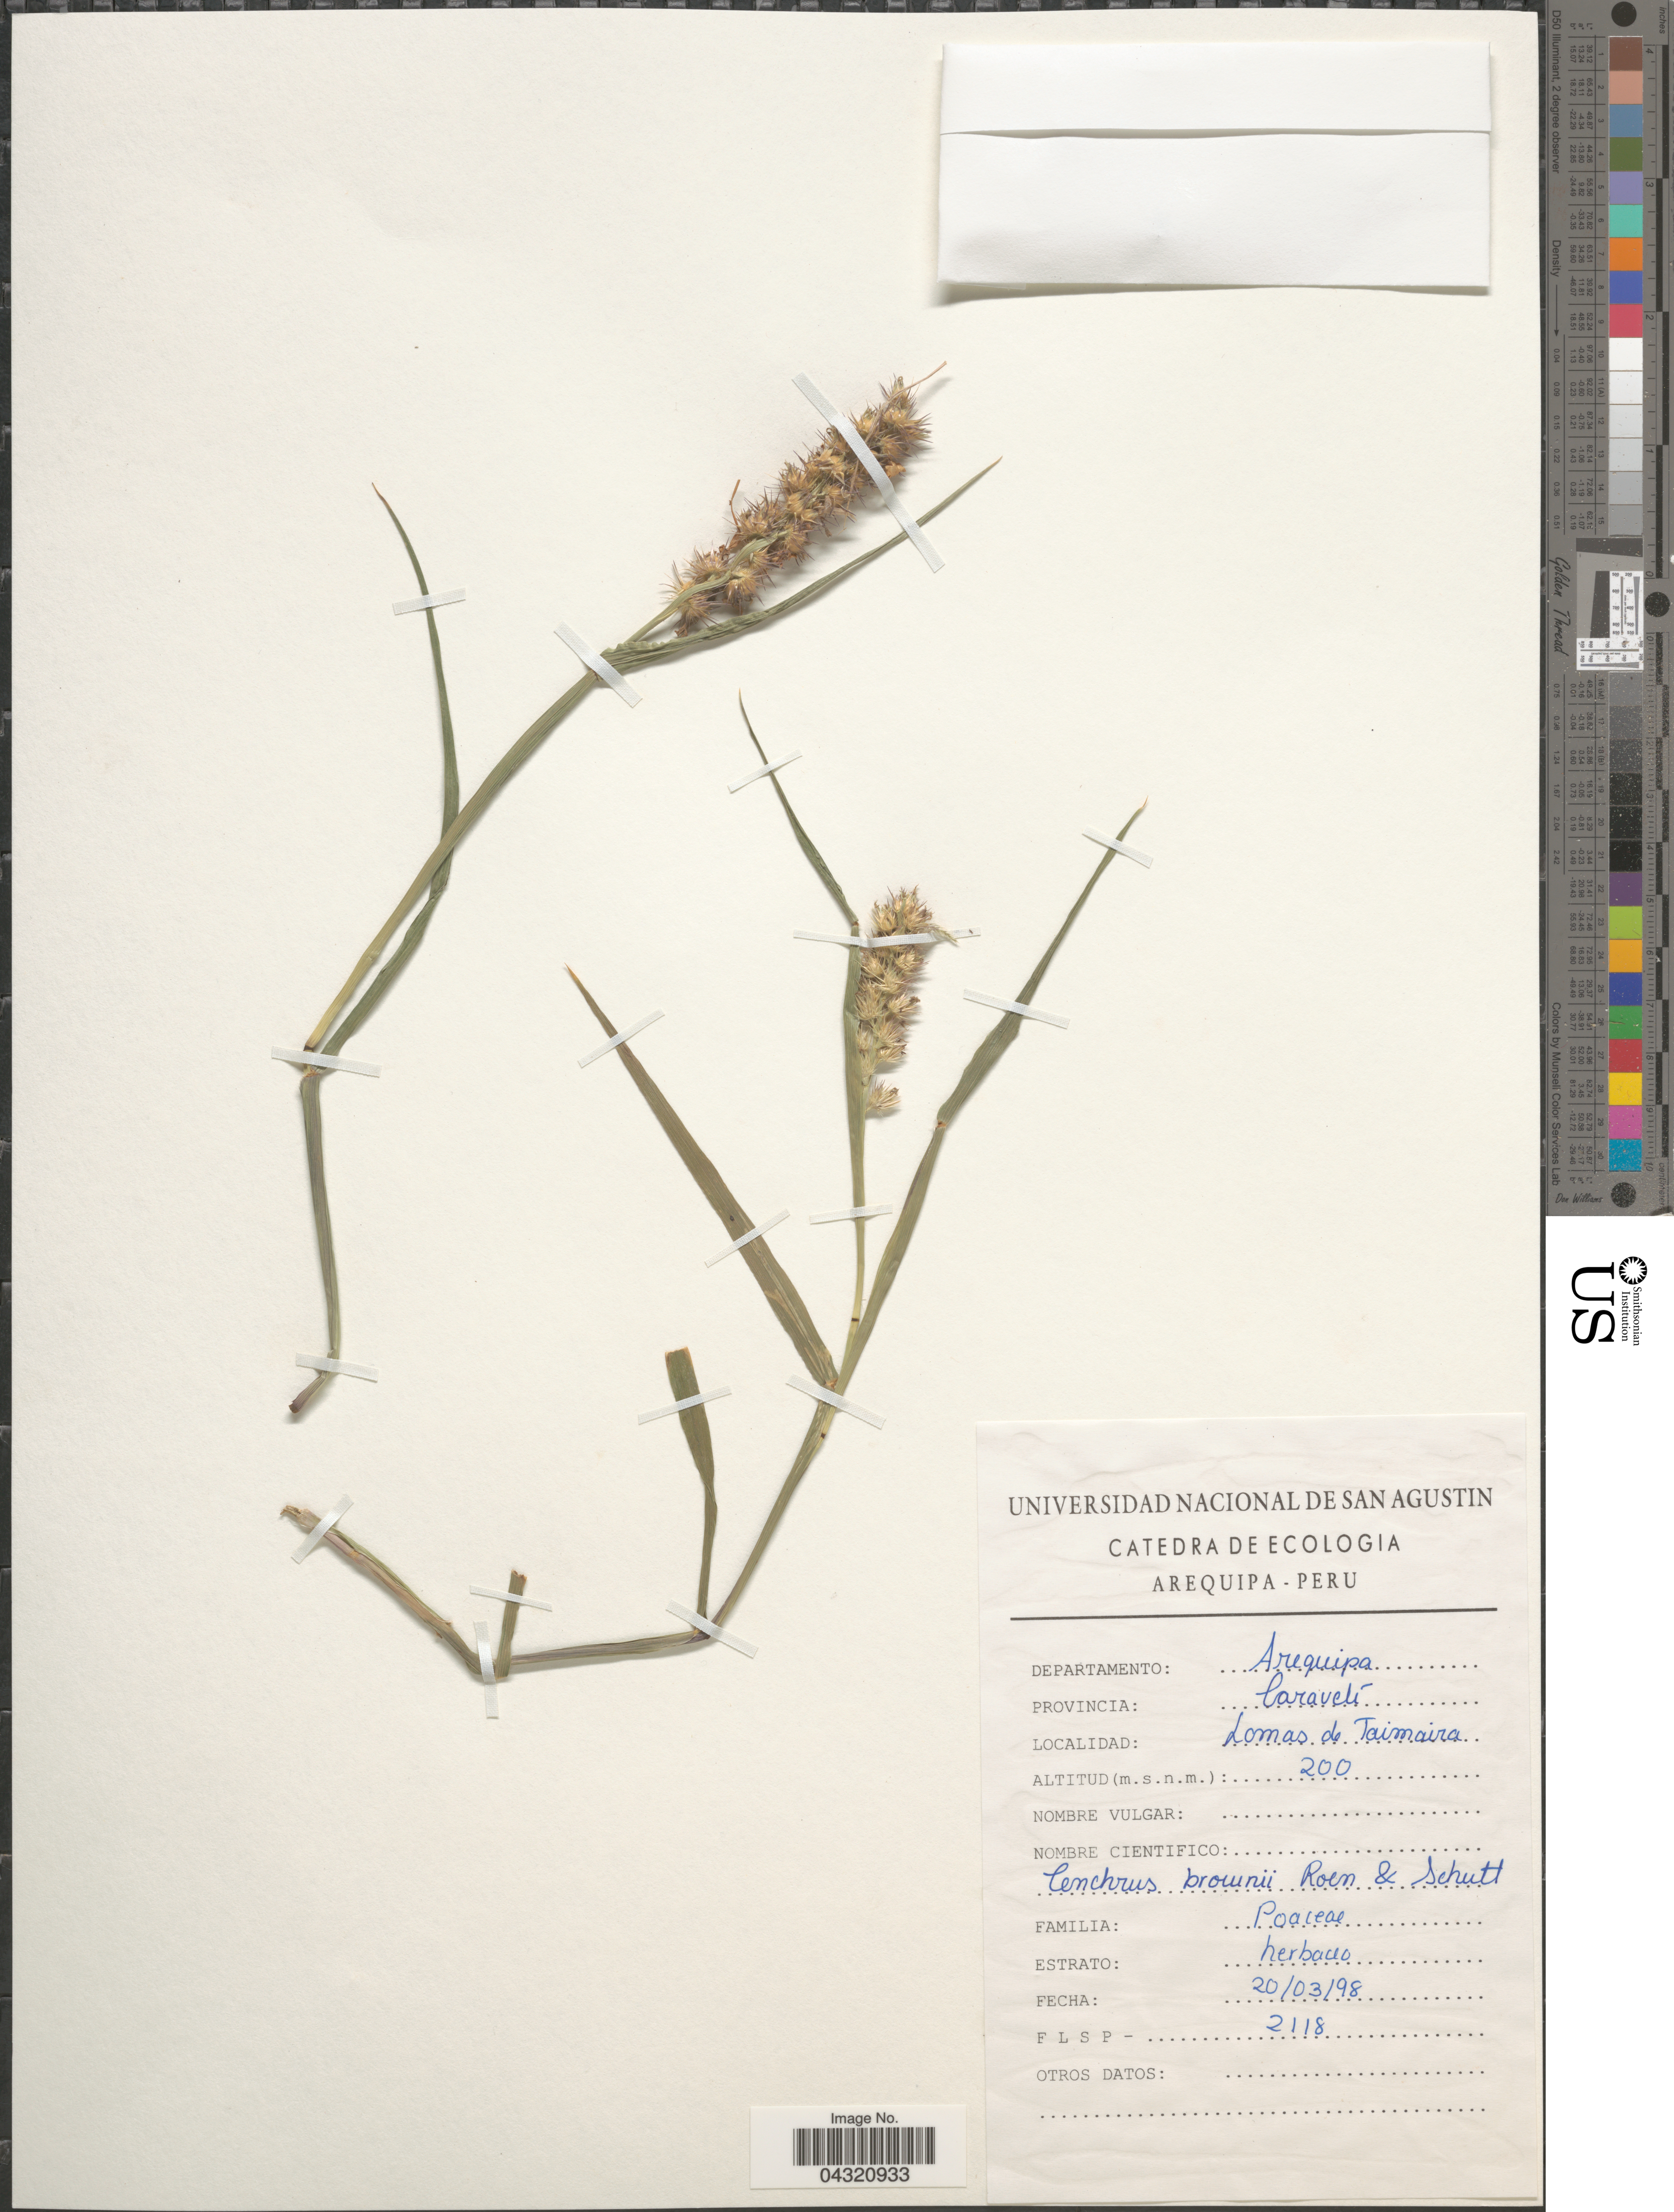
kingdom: Plantae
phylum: Tracheophyta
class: Liliopsida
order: Poales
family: Poaceae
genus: Cenchrus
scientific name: Cenchrus brownii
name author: Roem. & Schult.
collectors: F. L. S. P.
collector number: FLSP2118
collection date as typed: Transcribed d/m/y: 20/3/98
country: Peru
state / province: Arequipa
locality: Departamento: Arequipa. Provincia Caravelí. Lomas de Taimaira.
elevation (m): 200